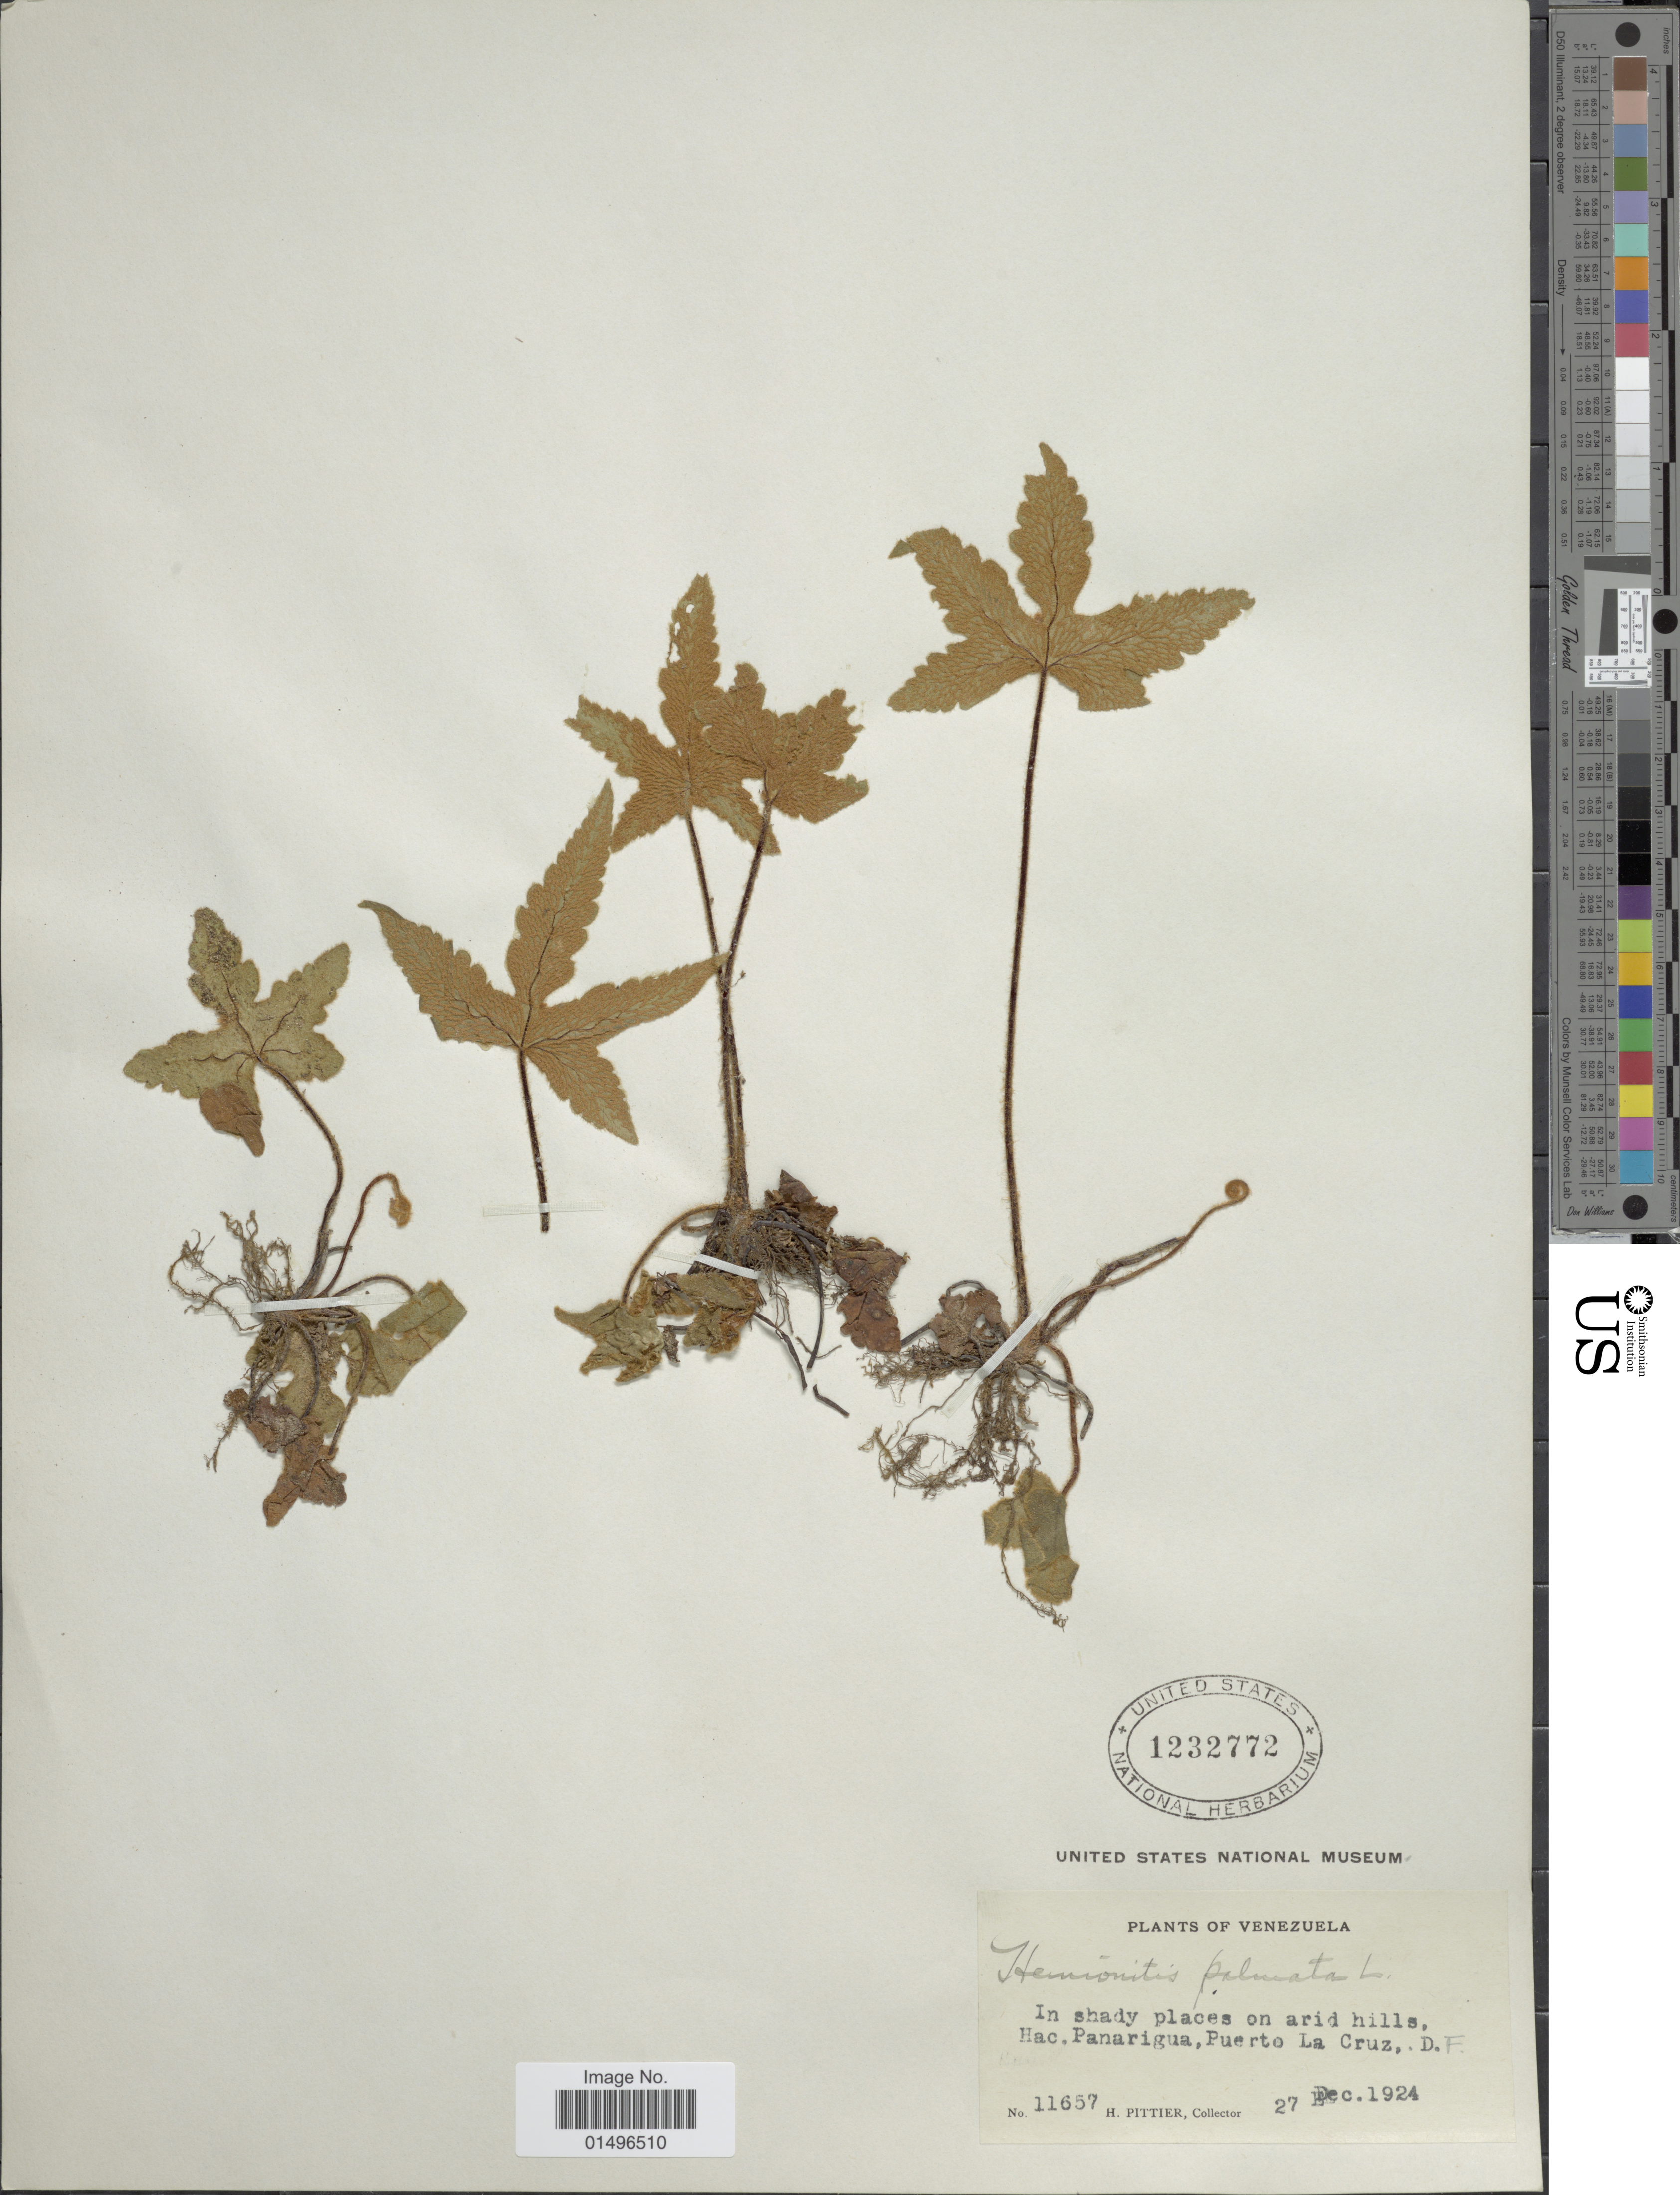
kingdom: Plantae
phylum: Tracheophyta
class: Polypodiopsida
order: Polypodiales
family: Pteridaceae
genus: Hemionitis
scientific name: Hemionitis palmata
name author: L.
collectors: H. F. Pittier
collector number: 11657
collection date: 1924-12-27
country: Venezuela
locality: Hac. Panarigua, Puerto La Cruz, D.F.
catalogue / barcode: US 1232772